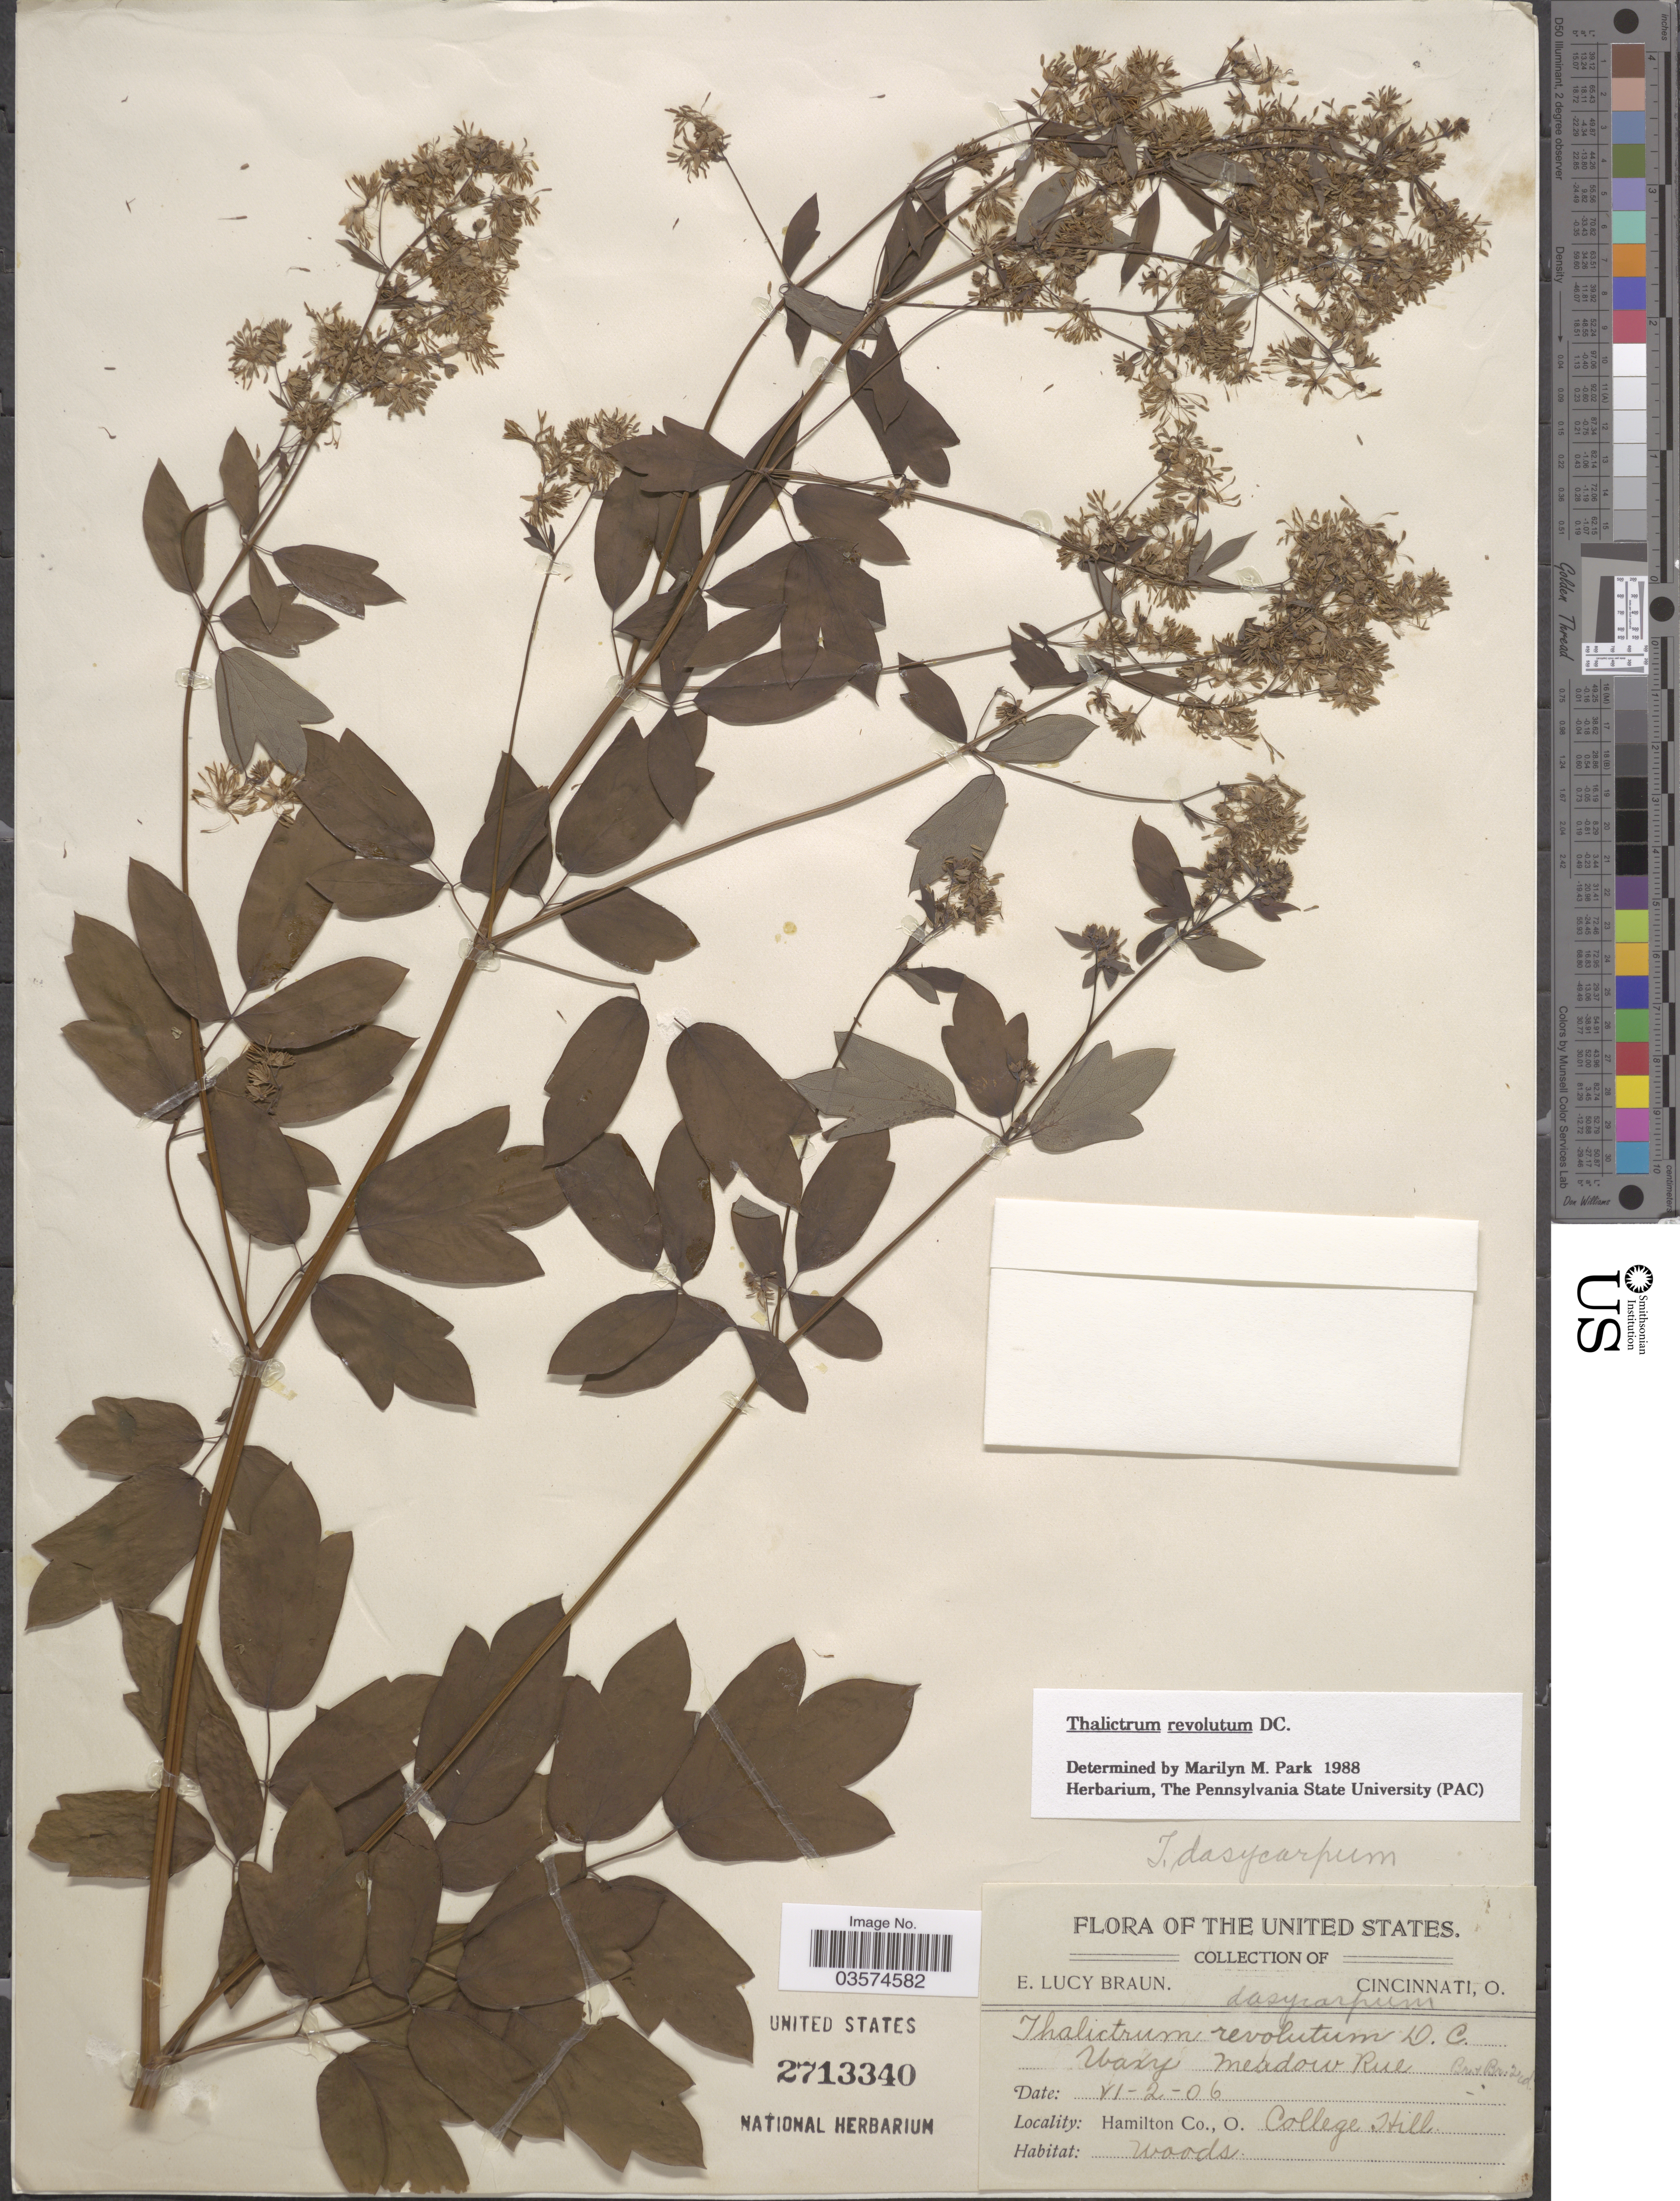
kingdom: Plantae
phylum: Tracheophyta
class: Magnoliopsida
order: Ranunculales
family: Ranunculaceae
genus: Thalictrum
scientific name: Thalictrum amphibolum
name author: Greene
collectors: E. L. Braun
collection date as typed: Transcribed d/m/y: 2/6/6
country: United States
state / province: Ohio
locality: Hamilton Co. College Hill. Woods.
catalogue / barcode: US 2713340